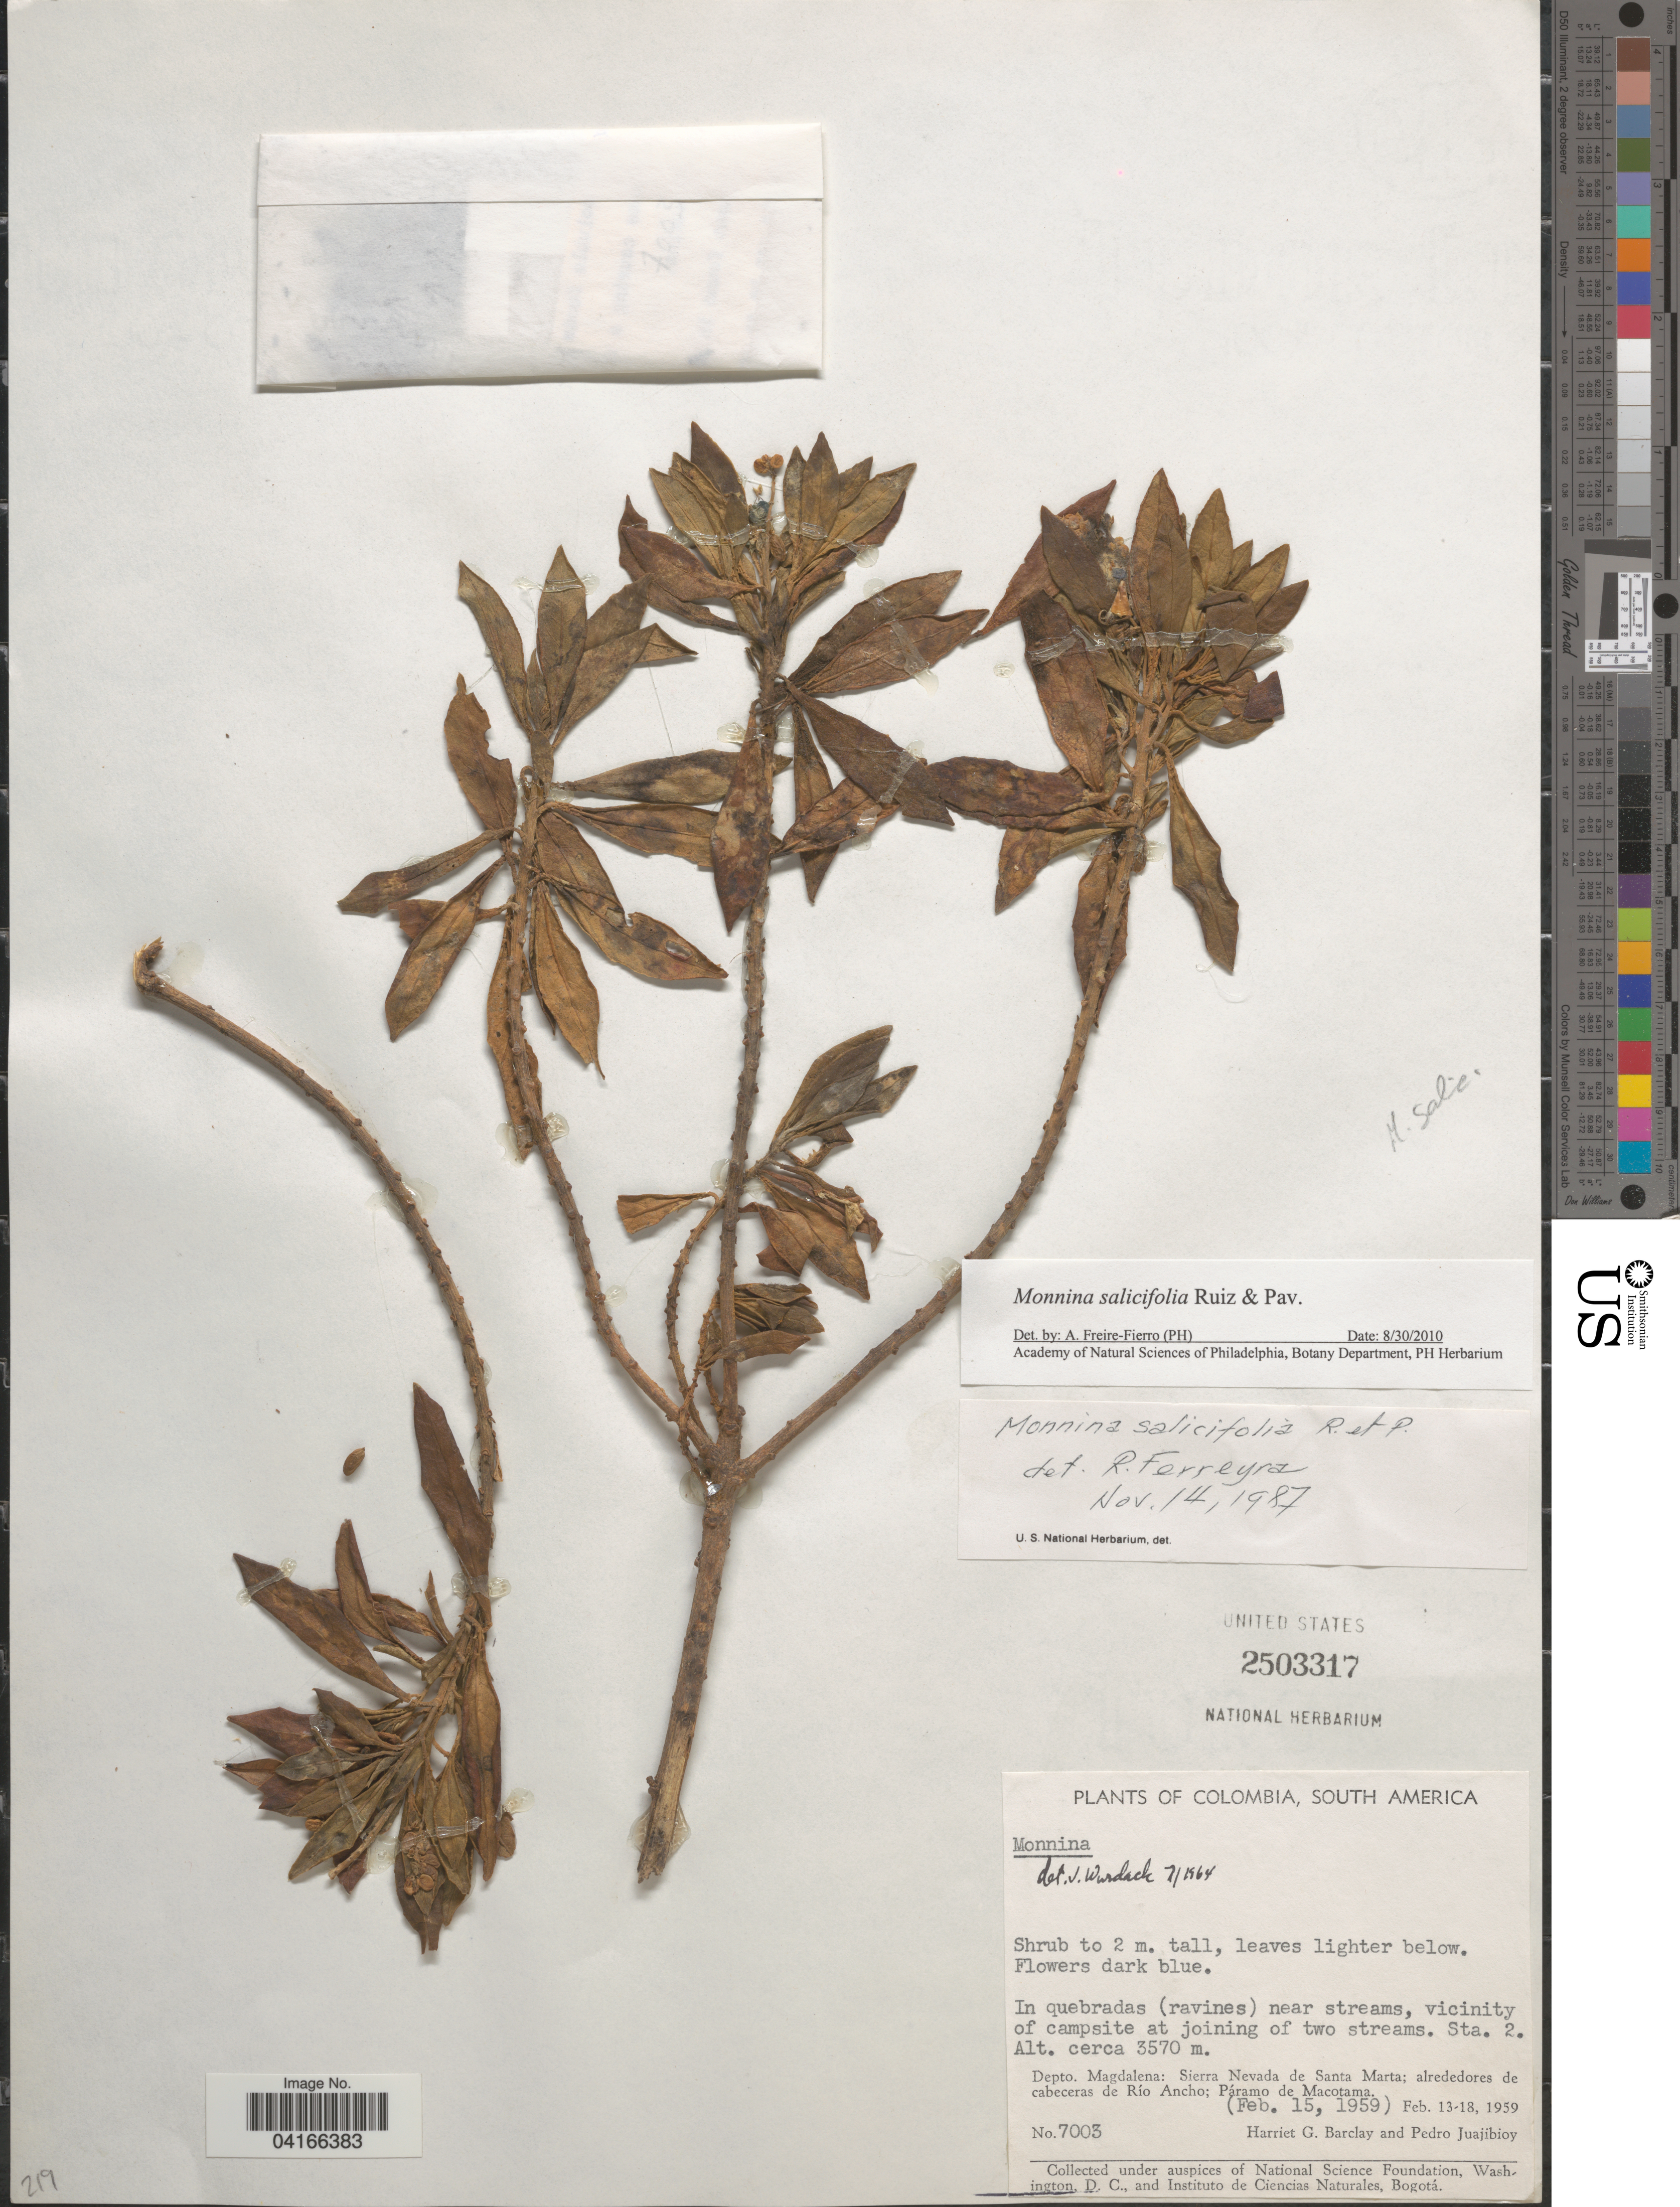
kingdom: Plantae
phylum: Tracheophyta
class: Magnoliopsida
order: Fabales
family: Polygalaceae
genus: Monnina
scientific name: Monnina salicifolia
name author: Ruiz & Pav.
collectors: H. G. Barclay & P. Juajibioy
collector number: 7003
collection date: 1959-02-15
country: Colombia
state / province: Magdalena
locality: In quebradas (ravines) near streams, vicinity of campsite at joining of two streams. Sta. 2. Depto. Magdalena: Sierra Nevada de Santa Marta; alrededores de cabeceras de Río Ancho; Páramo de Macotama.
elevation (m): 3570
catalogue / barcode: US 2503317